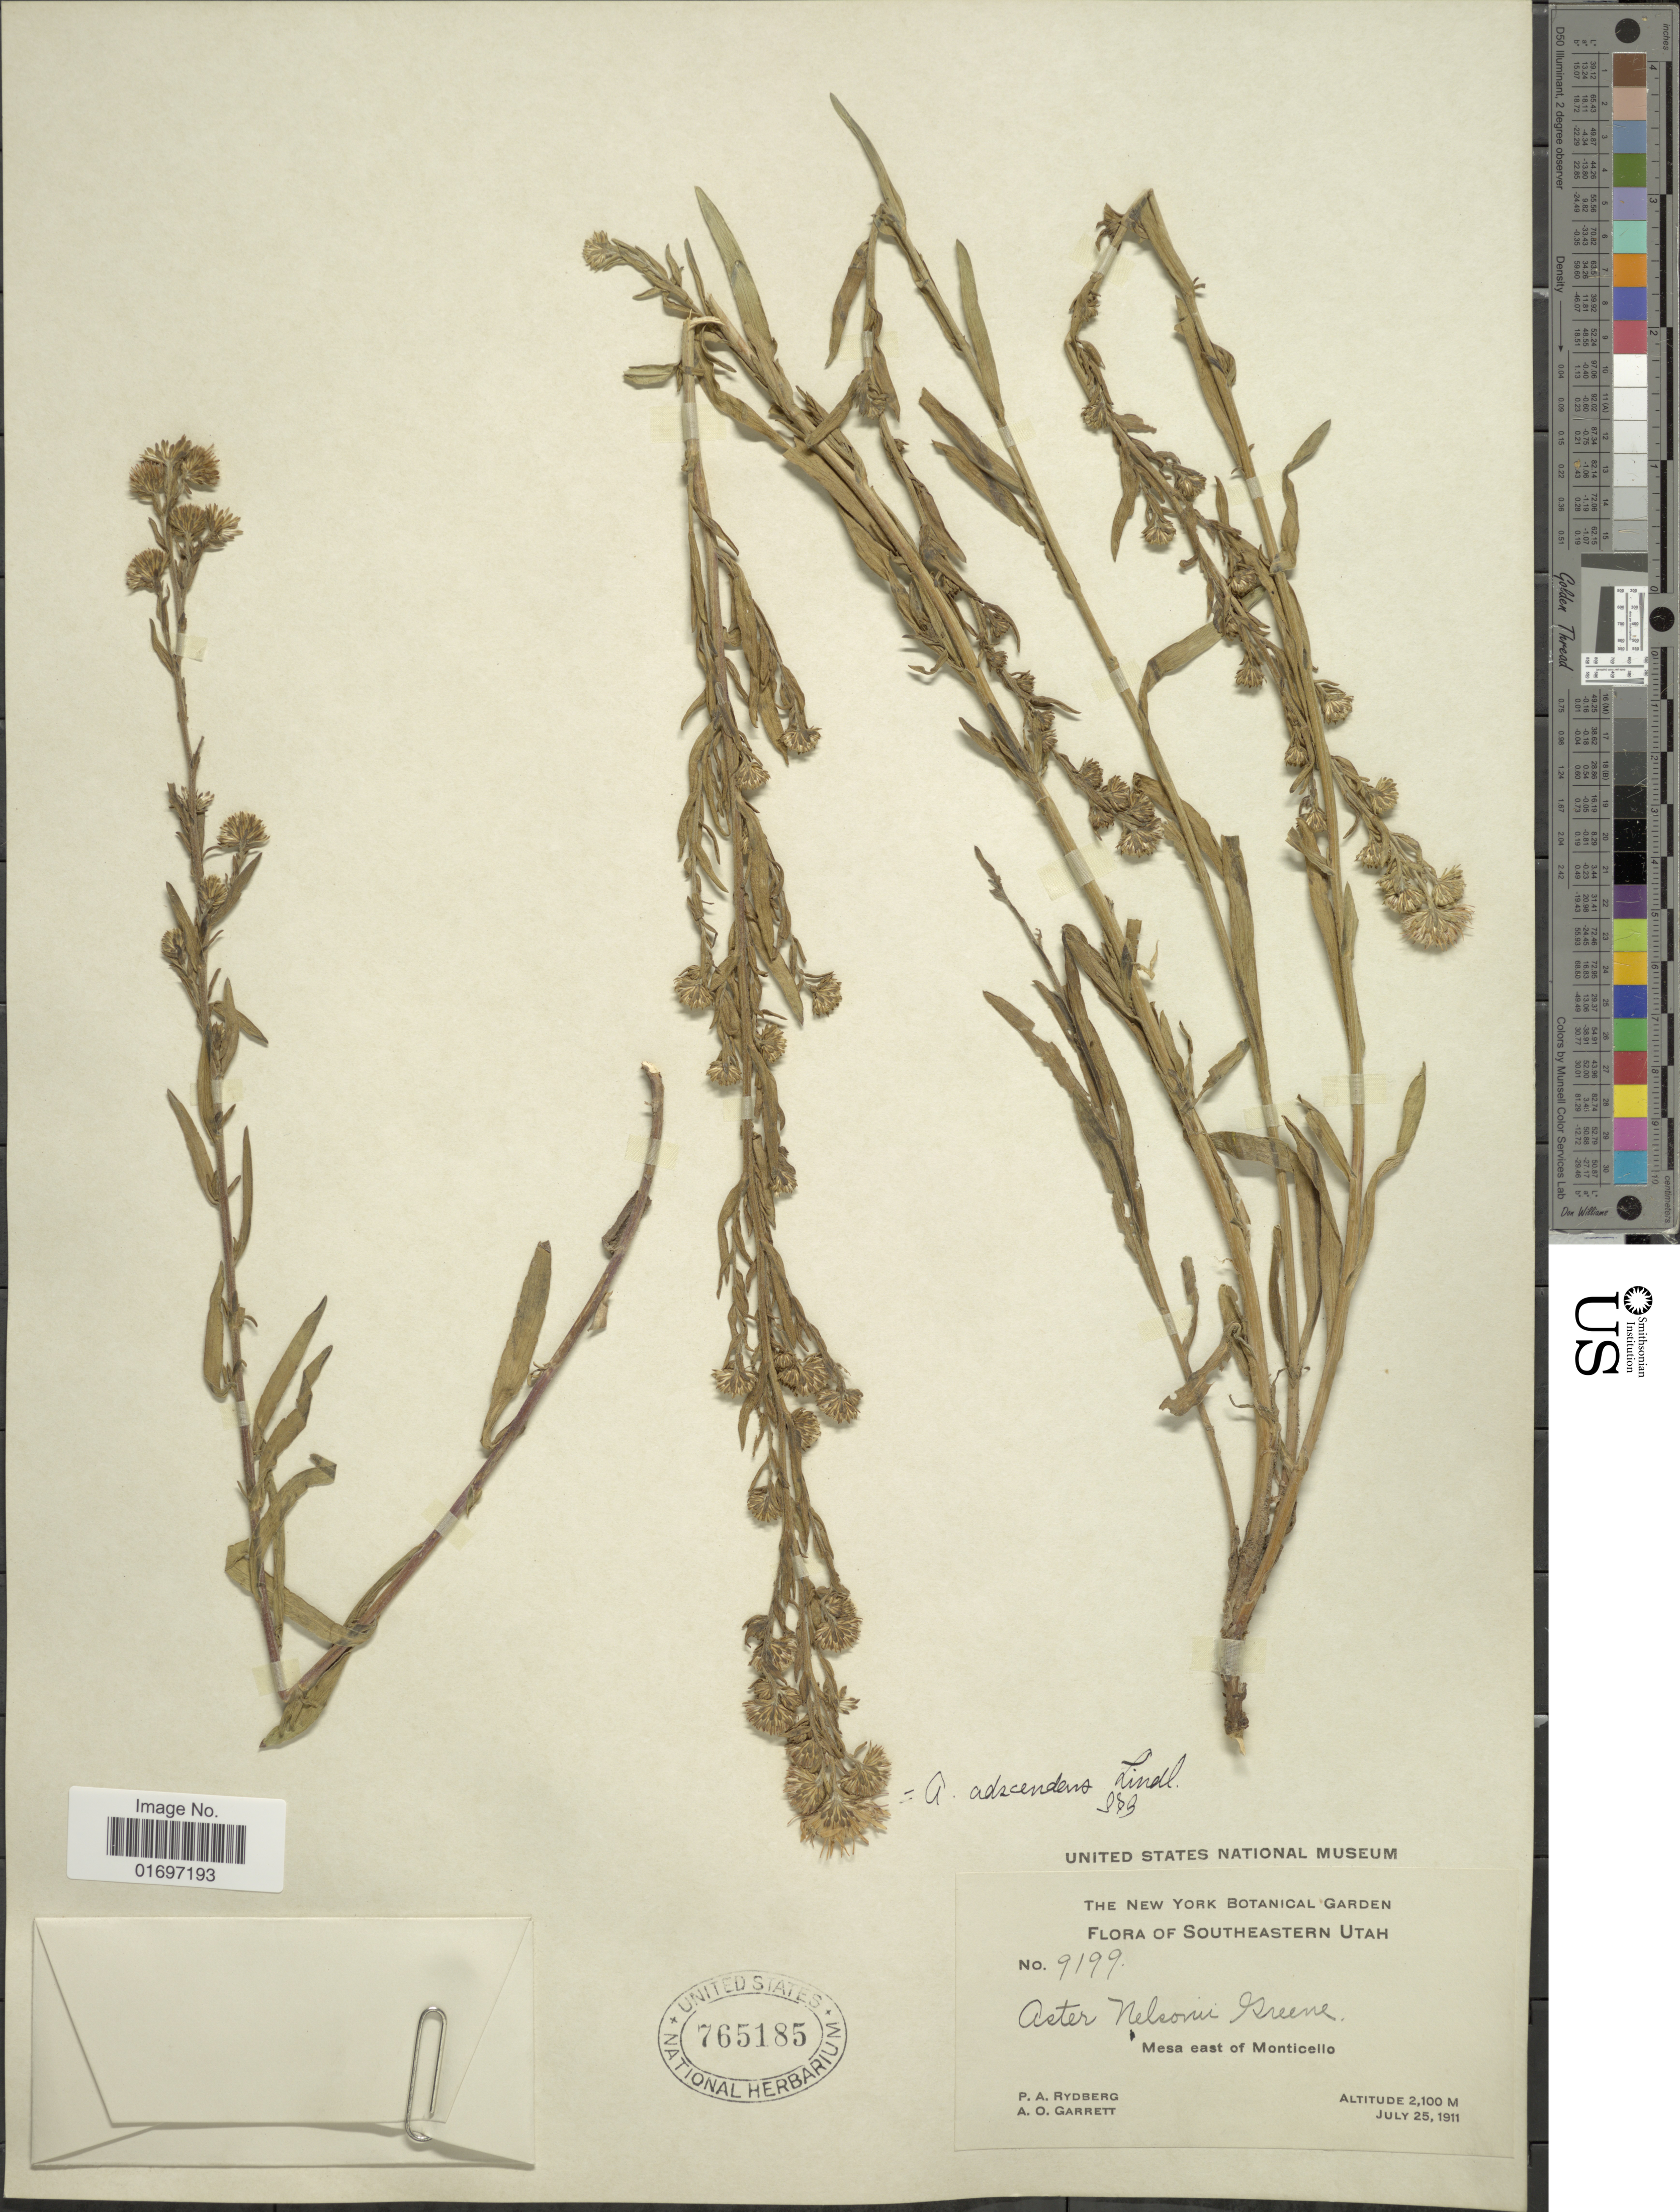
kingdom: Plantae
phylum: Tracheophyta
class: Magnoliopsida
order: Asterales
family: Asteraceae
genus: Symphyotrichum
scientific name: Symphyotrichum ascendens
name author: (Lindl.) G.L. Nesom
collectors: P. A. Rydberg & A. O. Garrett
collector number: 9199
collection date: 1911-07-25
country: United States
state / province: Utah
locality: Southeastern Utah. Mesa east of Monticello.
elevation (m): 2100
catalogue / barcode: US 765185